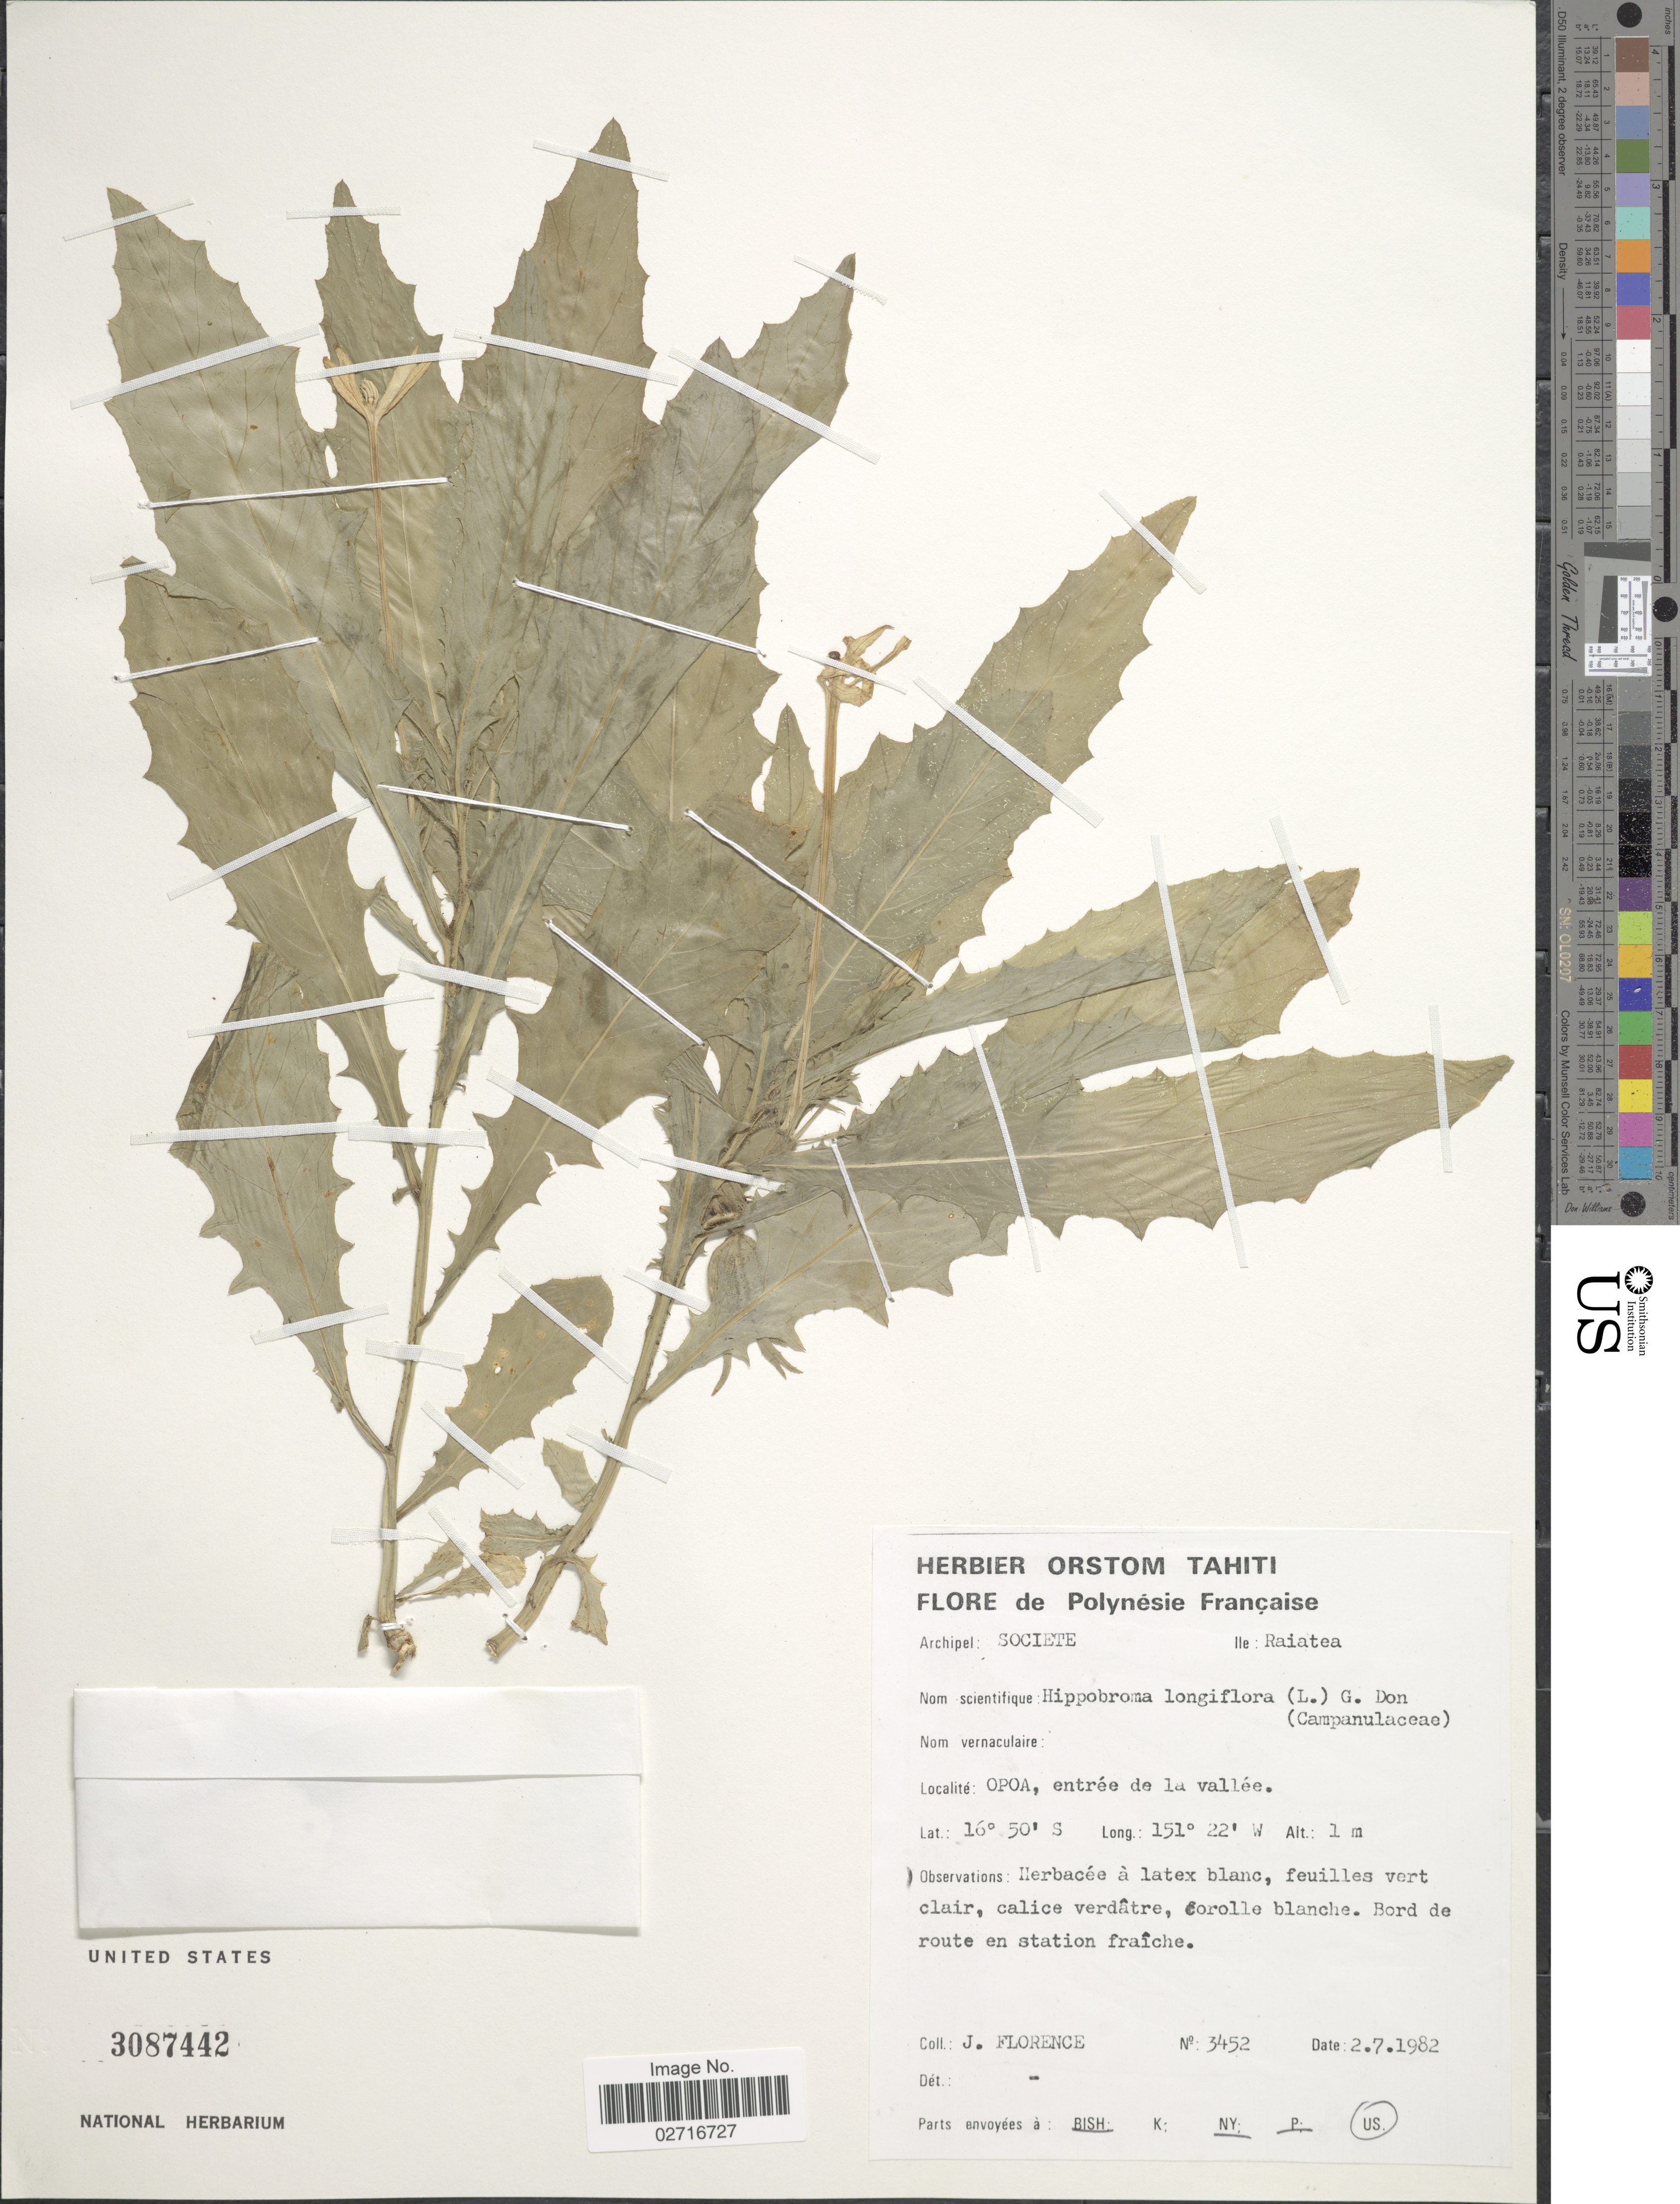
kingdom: Plantae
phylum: Tracheophyta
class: Magnoliopsida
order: Asterales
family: Campanulaceae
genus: Hippobroma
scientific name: Hippobroma longiflora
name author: (L.) G. Don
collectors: J. Florence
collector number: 3452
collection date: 1982-07-02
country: French Polynesia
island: Raiatea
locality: Archipel: Societe, Ile: Raiatea, Opoa, entree de la vallee, bord de route en station fraiche.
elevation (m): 1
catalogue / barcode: US 3087442